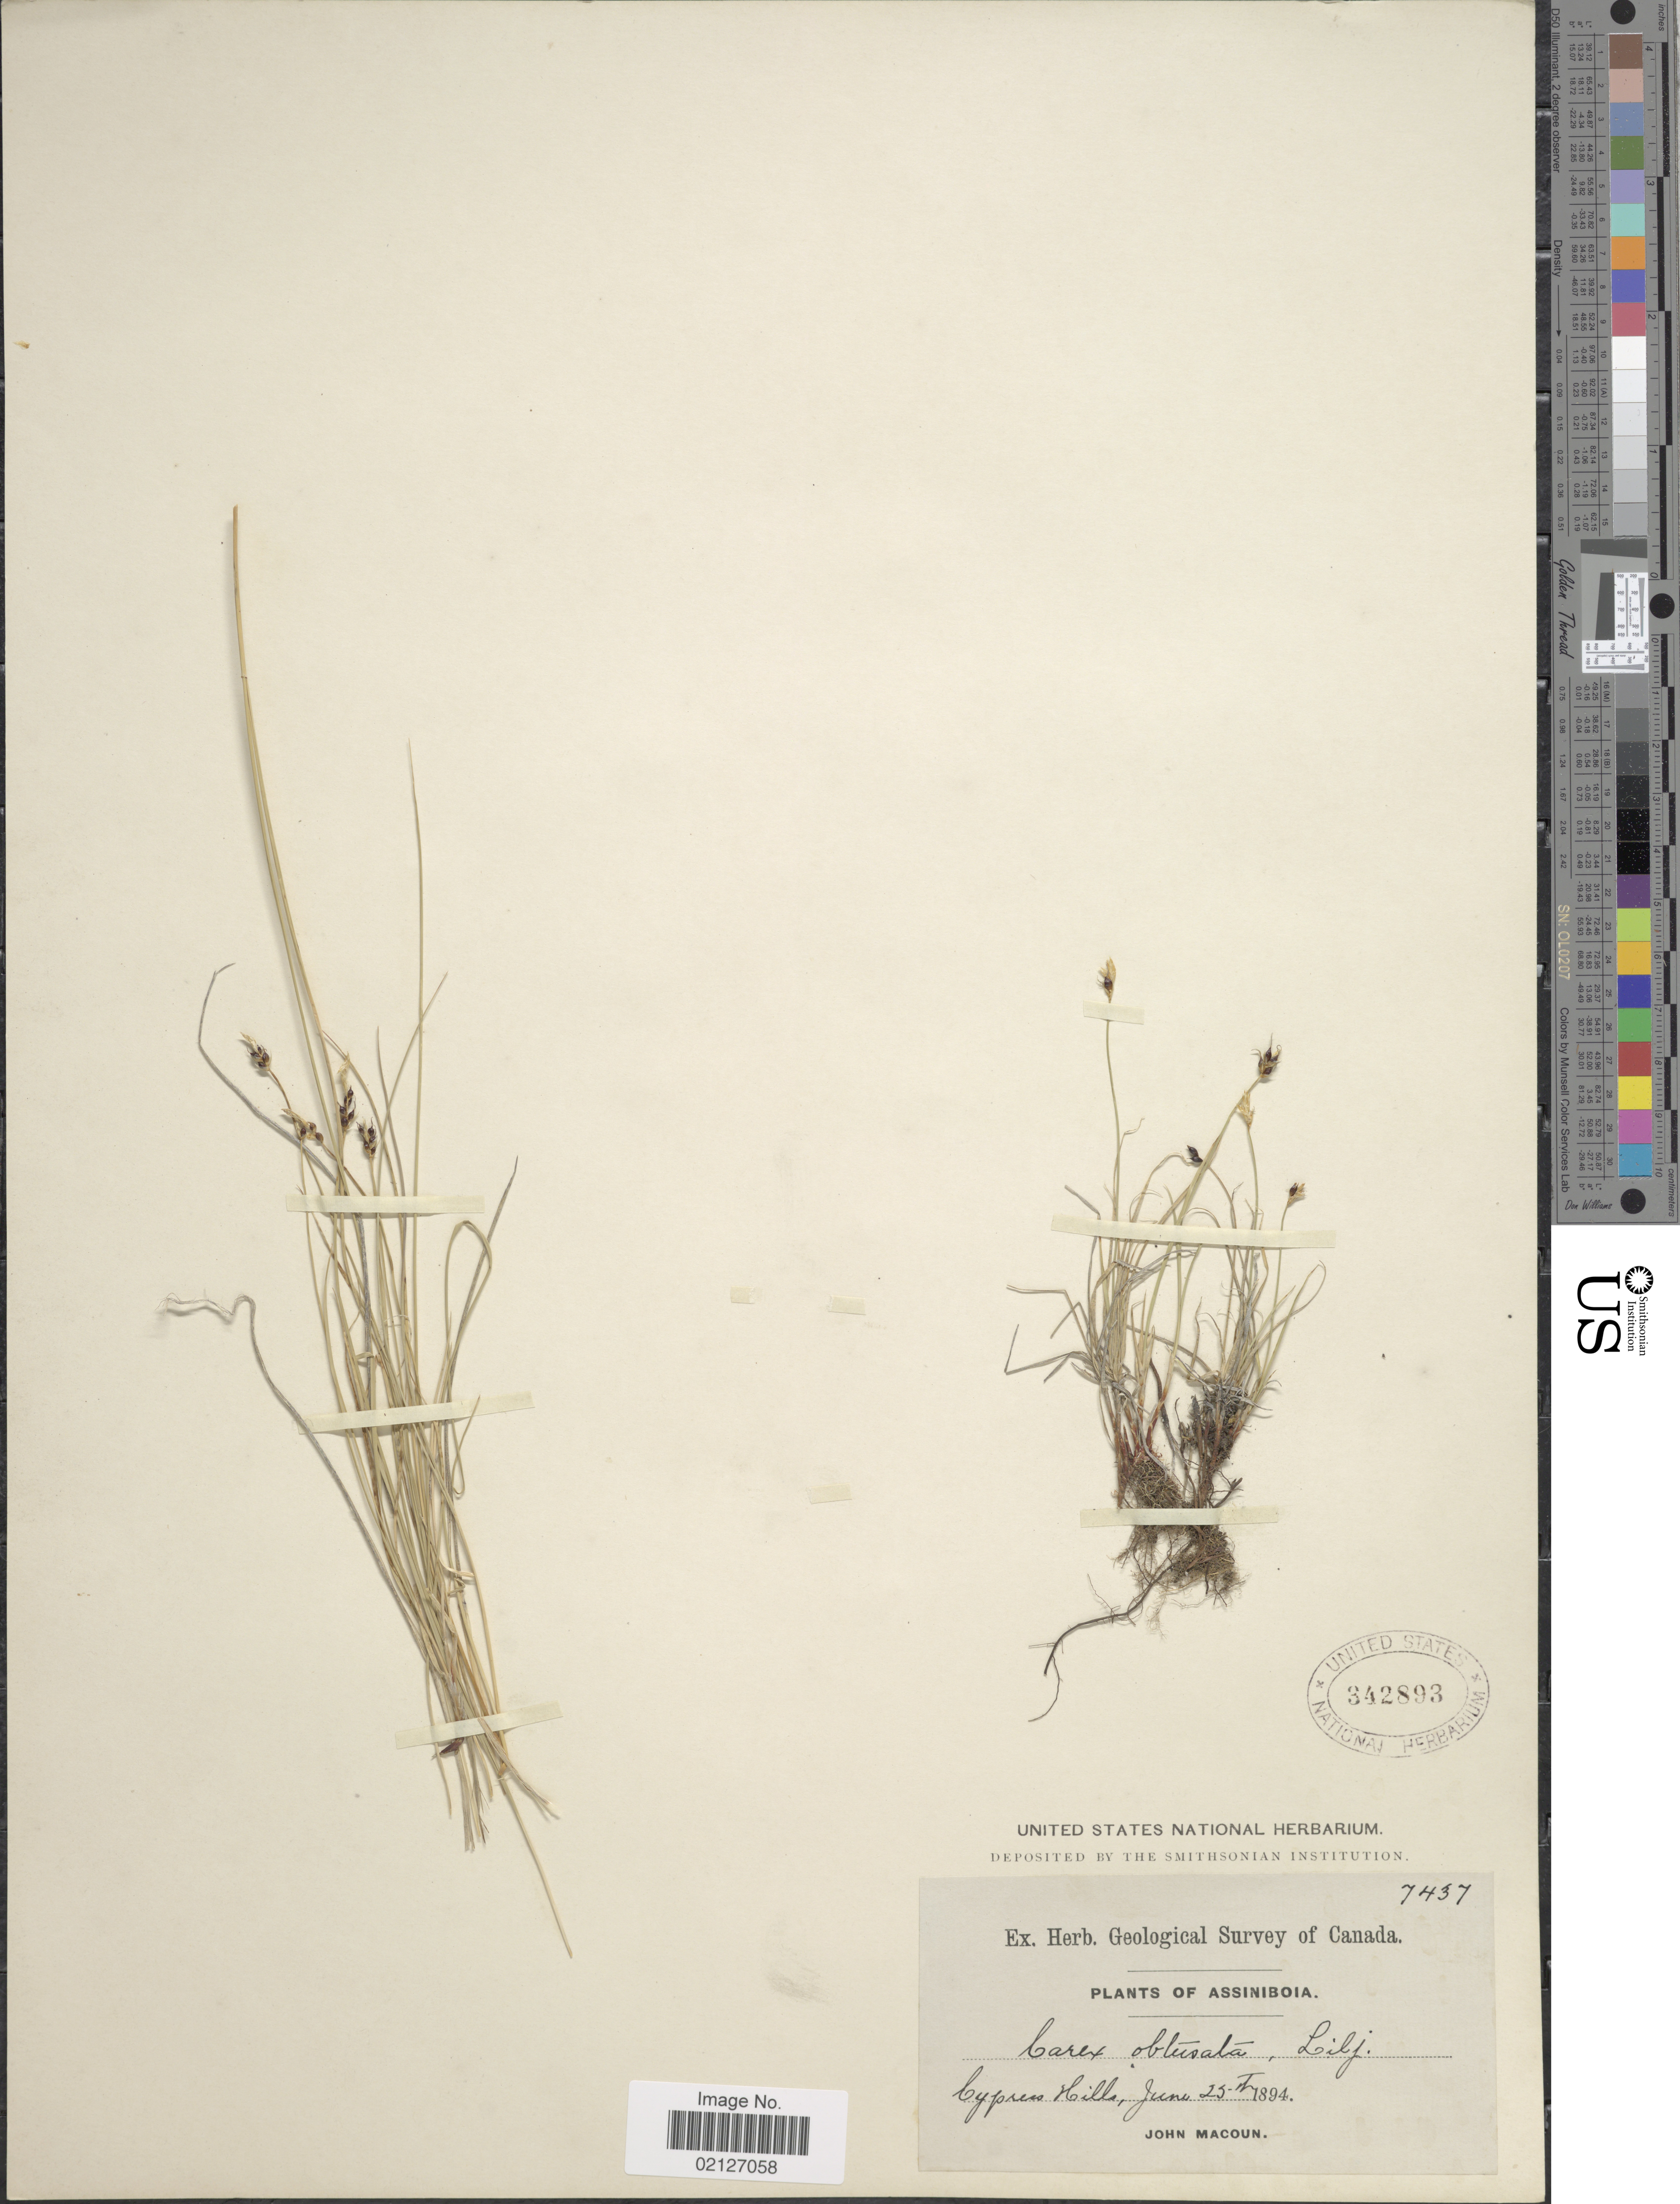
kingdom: Plantae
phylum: Tracheophyta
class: Liliopsida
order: Poales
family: Cyperaceae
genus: Carex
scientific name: Carex obtusata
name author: Lilj.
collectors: J. Macoun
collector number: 7437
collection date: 1894-06-25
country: Canada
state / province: Saskatchewan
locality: Assiniboia, Cypress Hills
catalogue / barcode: US 342893